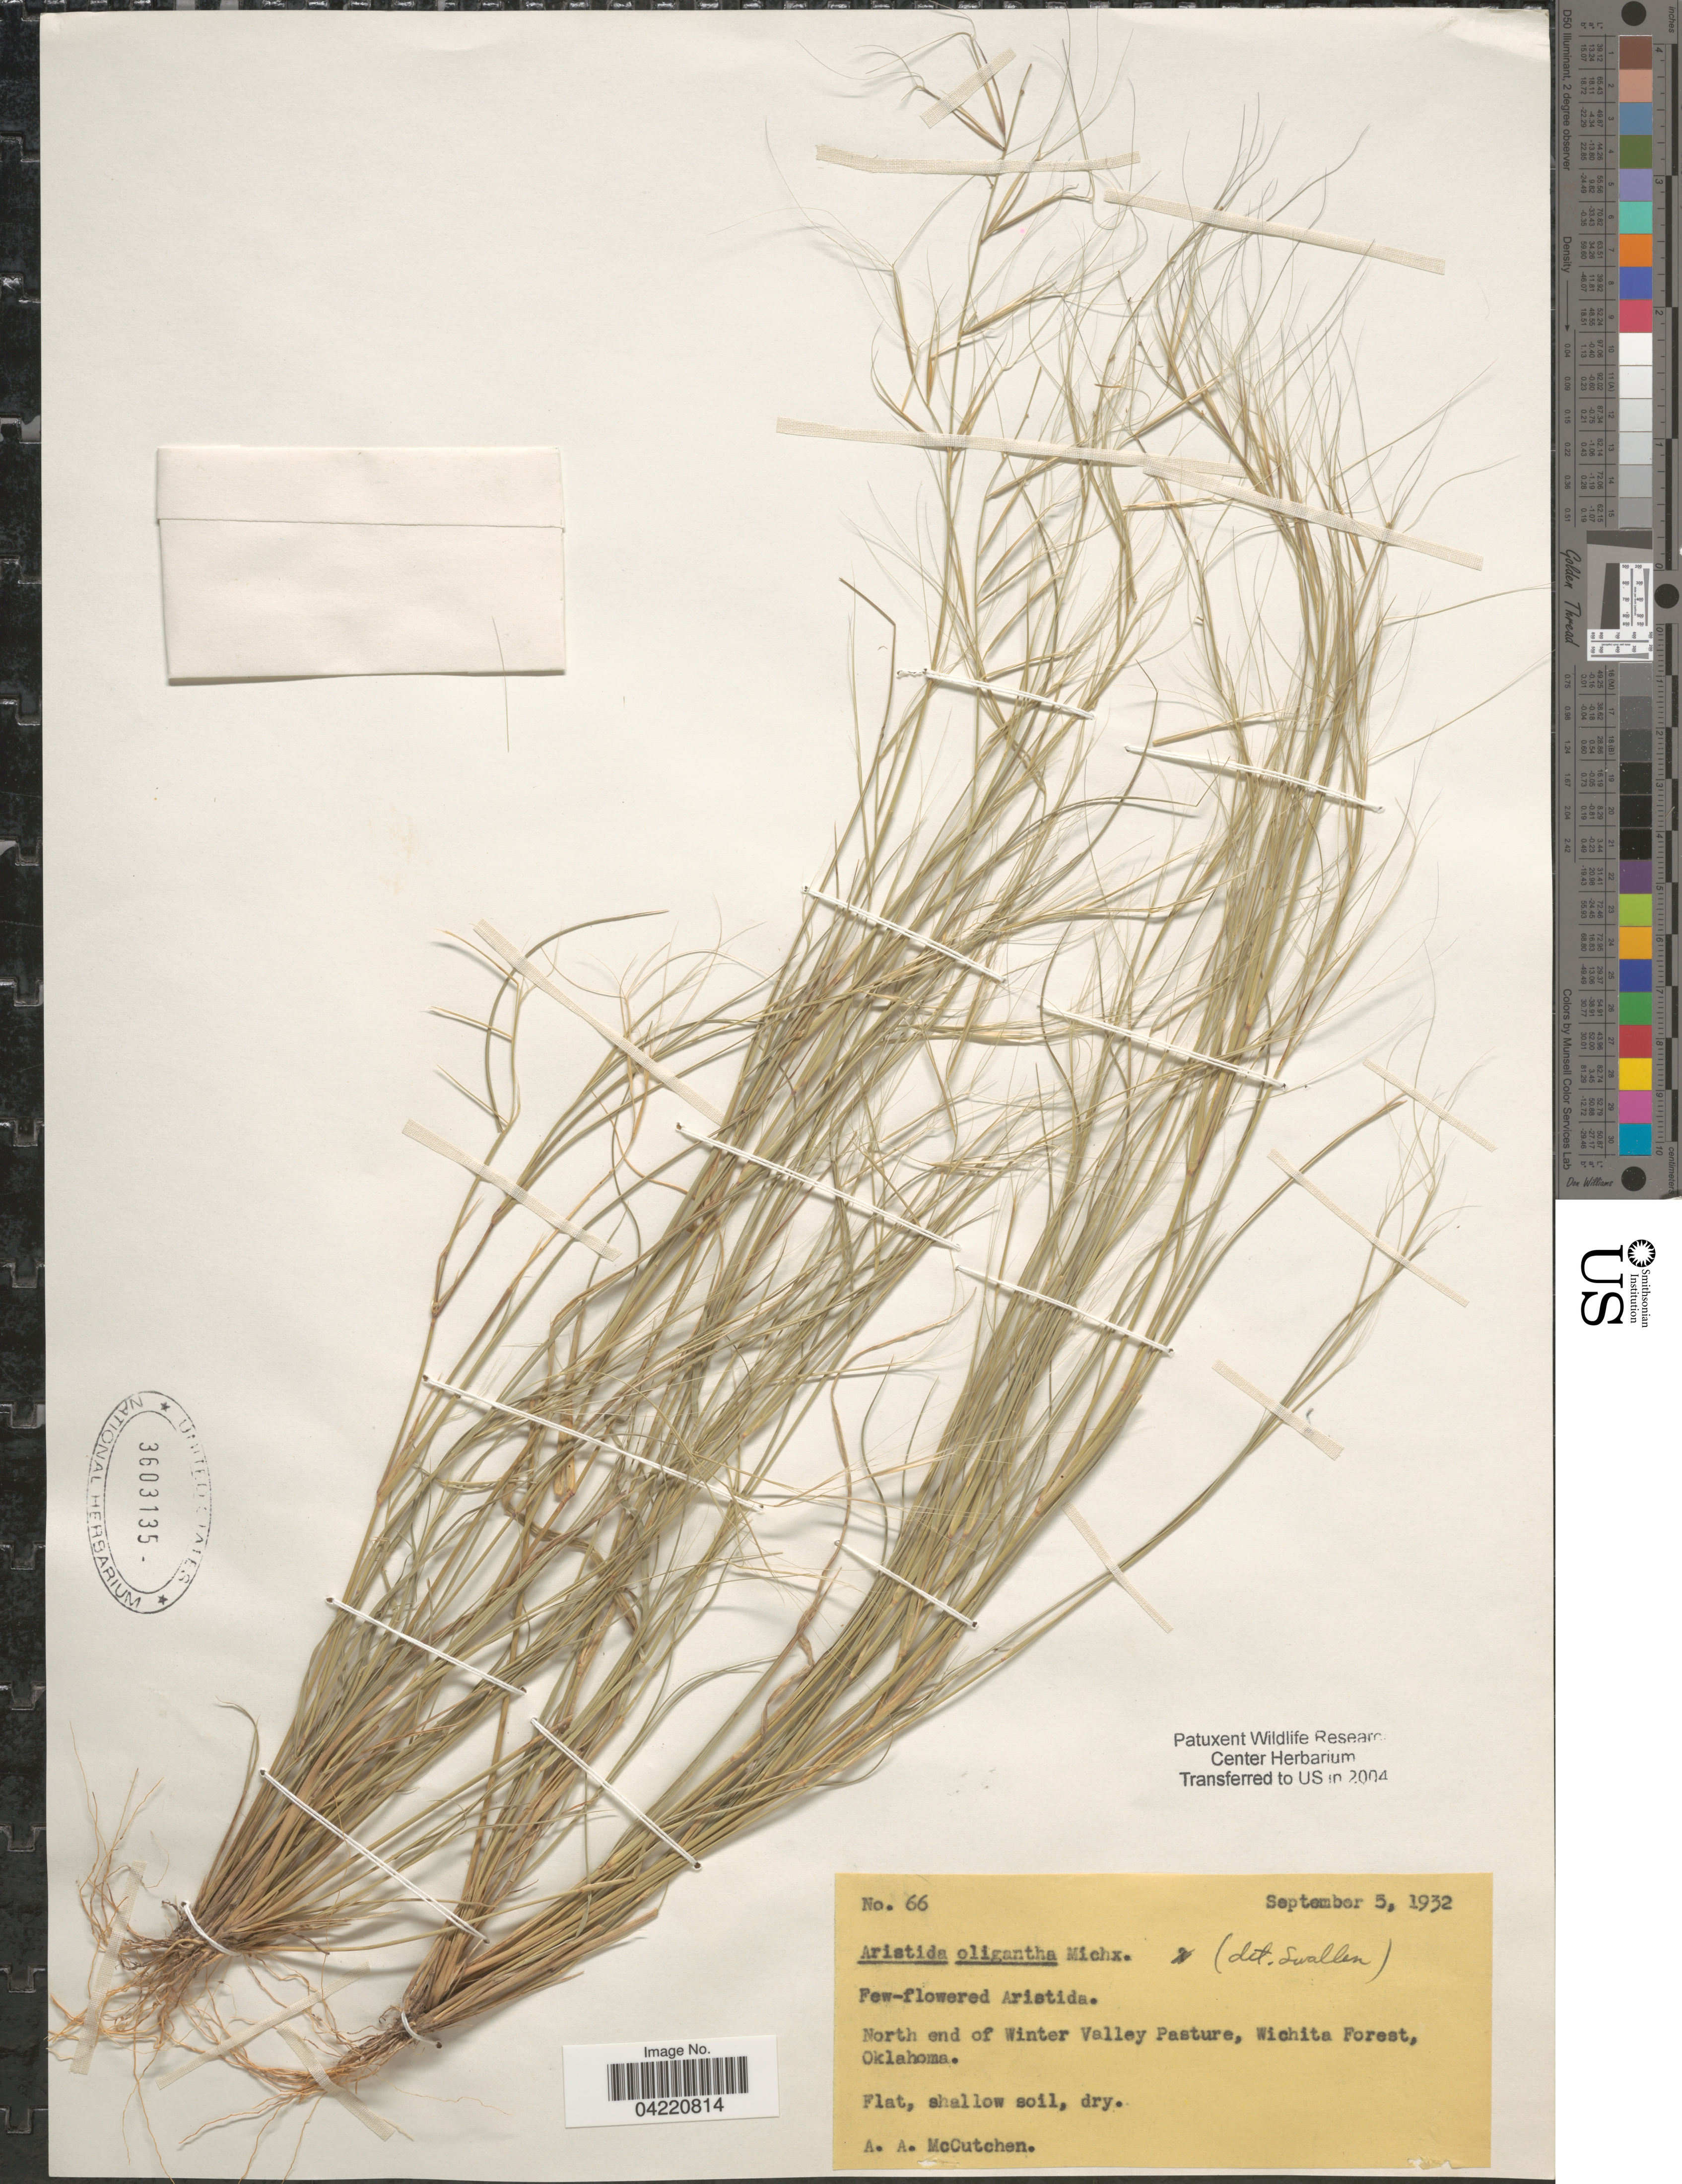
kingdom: Plantae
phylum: Tracheophyta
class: Liliopsida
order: Poales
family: Poaceae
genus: Aristida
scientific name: Aristida oligantha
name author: Michx.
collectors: A. McCutchen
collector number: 66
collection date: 1932-09-05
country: United States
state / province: Oklahoma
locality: North end of Winter Valley Pasture, Wichita Forest.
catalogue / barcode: US 3603135